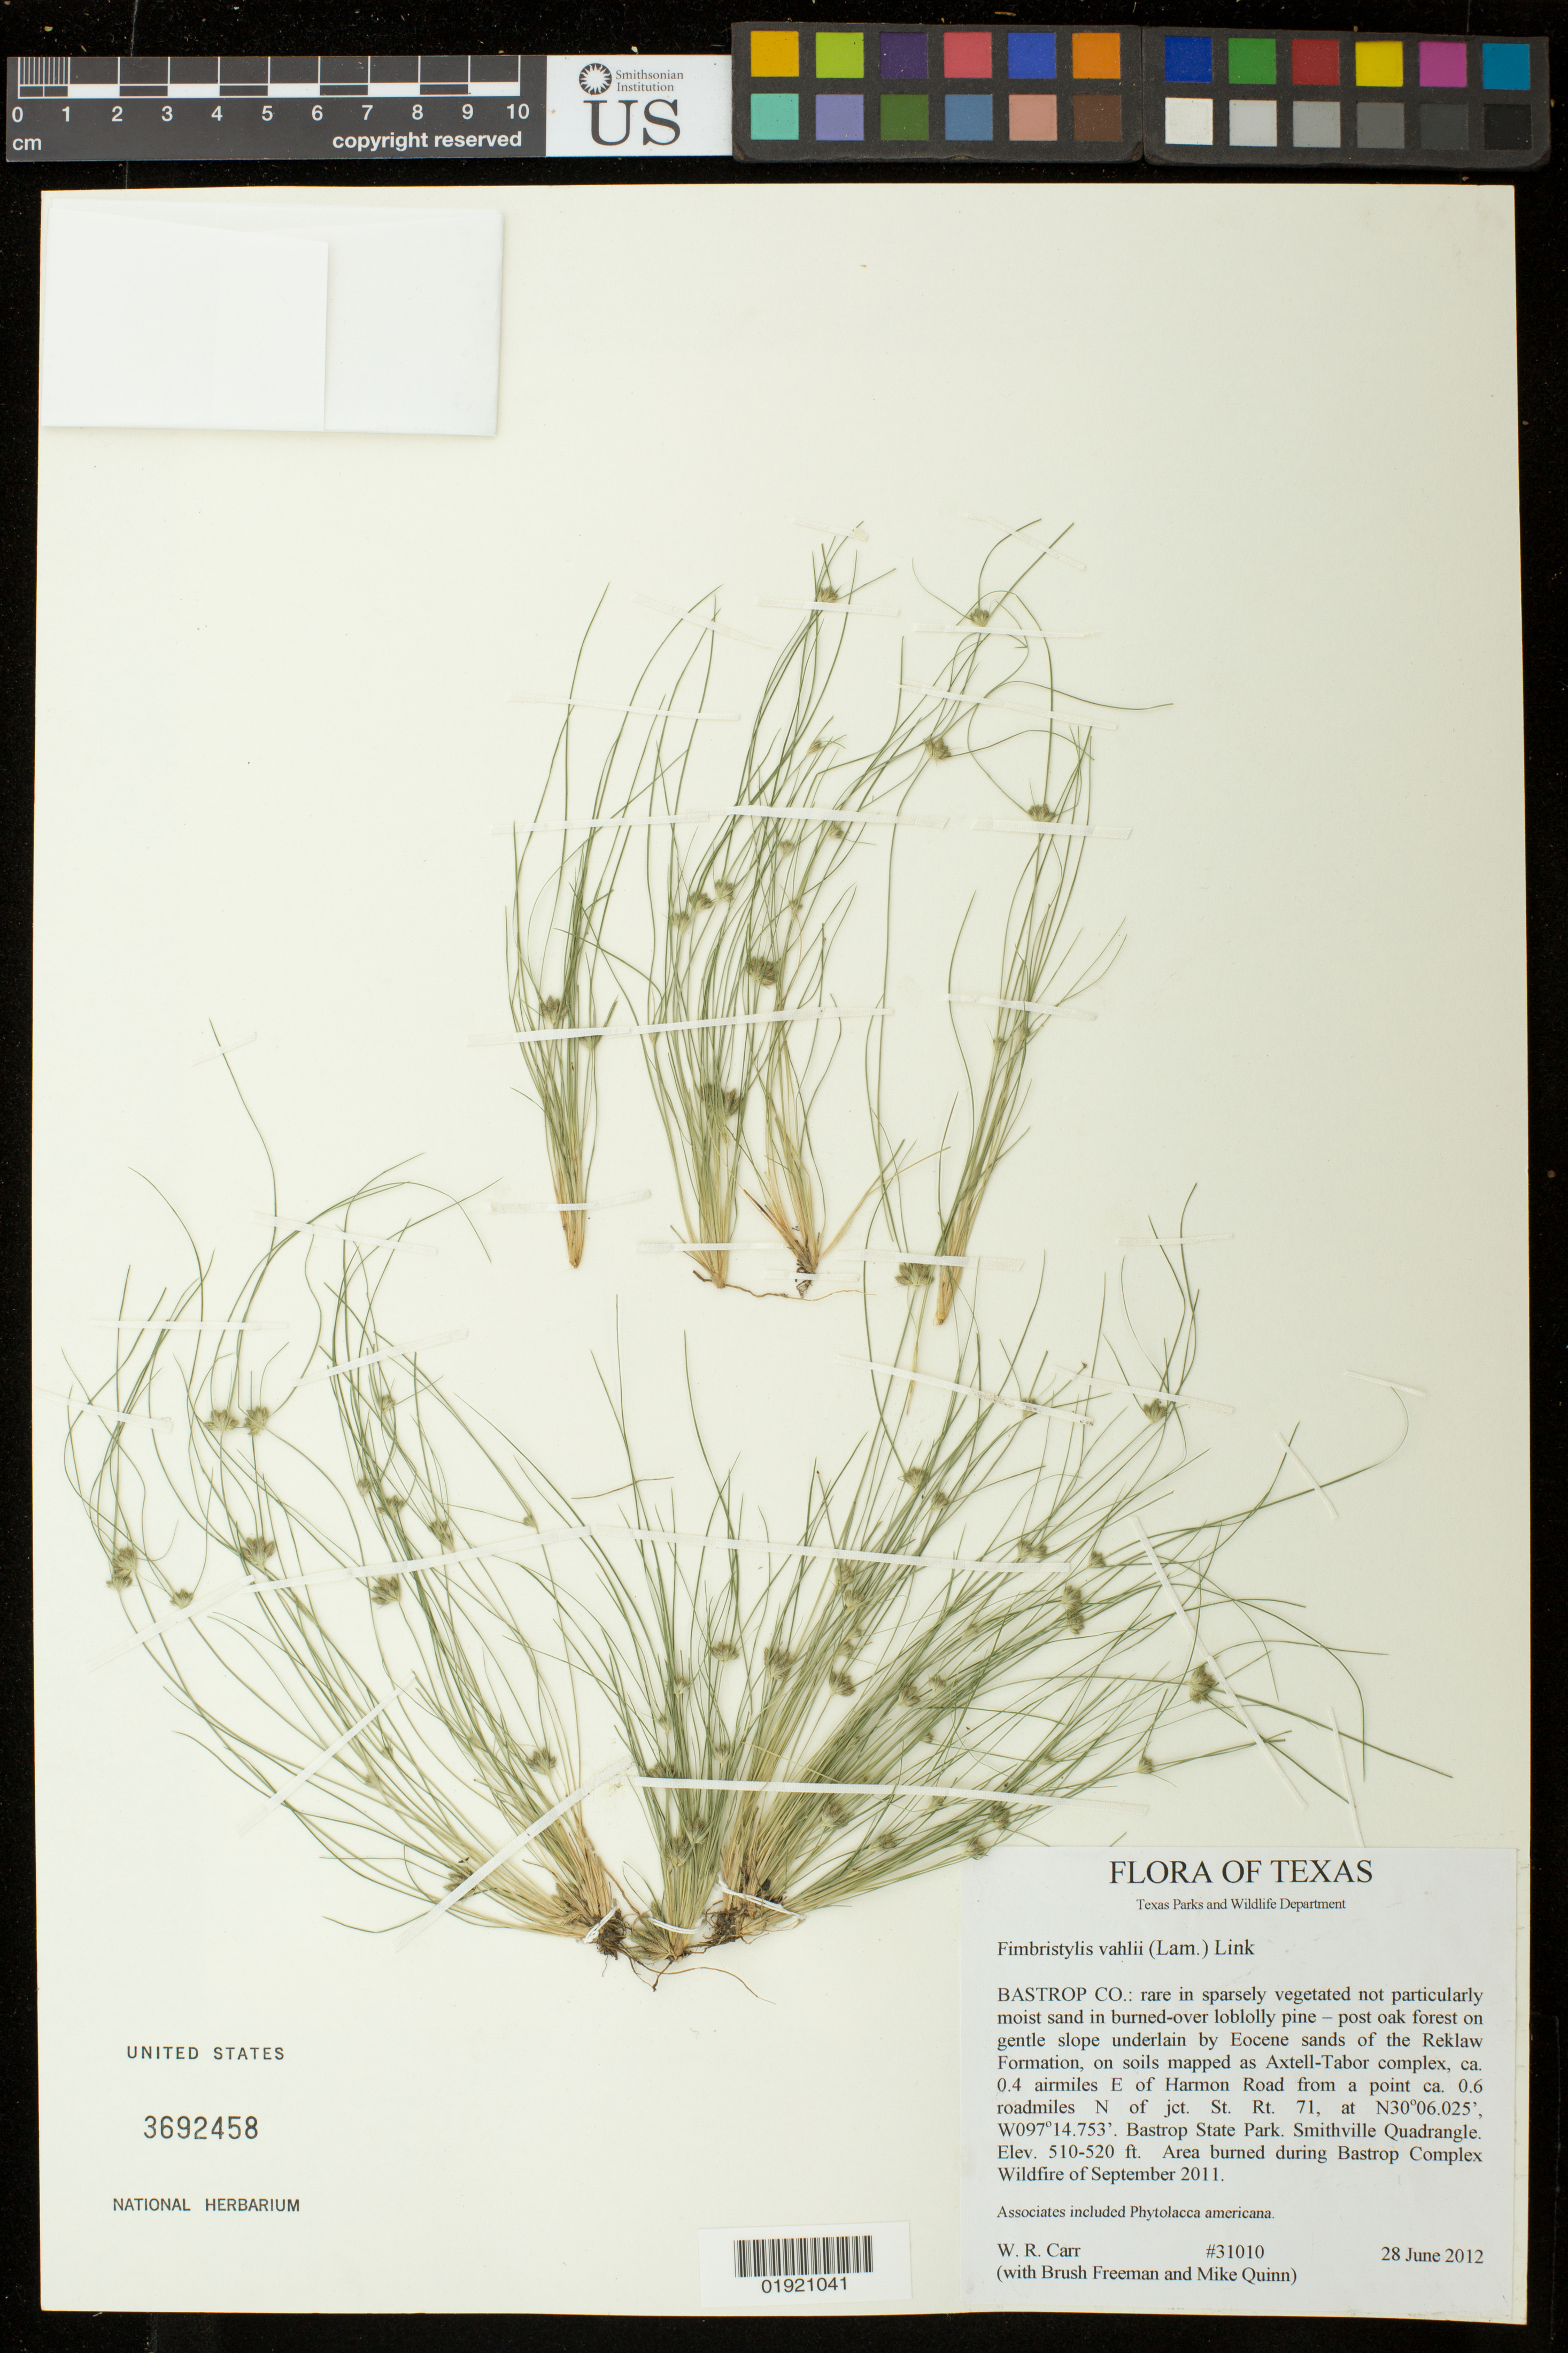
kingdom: Plantae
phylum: Tracheophyta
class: Liliopsida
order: Poales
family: Cyperaceae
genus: Fimbristylis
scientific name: Fimbristylis vahlii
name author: (Lam.) Link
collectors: W. Carr, B. Freeman & M. Quinn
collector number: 31010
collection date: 2012-06-28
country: United States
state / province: Texas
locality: Bastrop Co.: ca. 0.4 airmiles E of Harmon Road from a point ca. 0.6 roadmiles N of jct. St. Rt. 71, Bastrop State Park. Smithville NW Quadrangle. Area burned during Bastrop Complex Wildfire of September 2011.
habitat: Rare in sparsely vegetated not particularly moist sand in burned-over lobolly pine - post oak forest on gentle slope underlain by Eocene sands of the Reklaw Formation, on soils mapped as Axtell-Tabor complex.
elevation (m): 155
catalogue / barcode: US 3692458